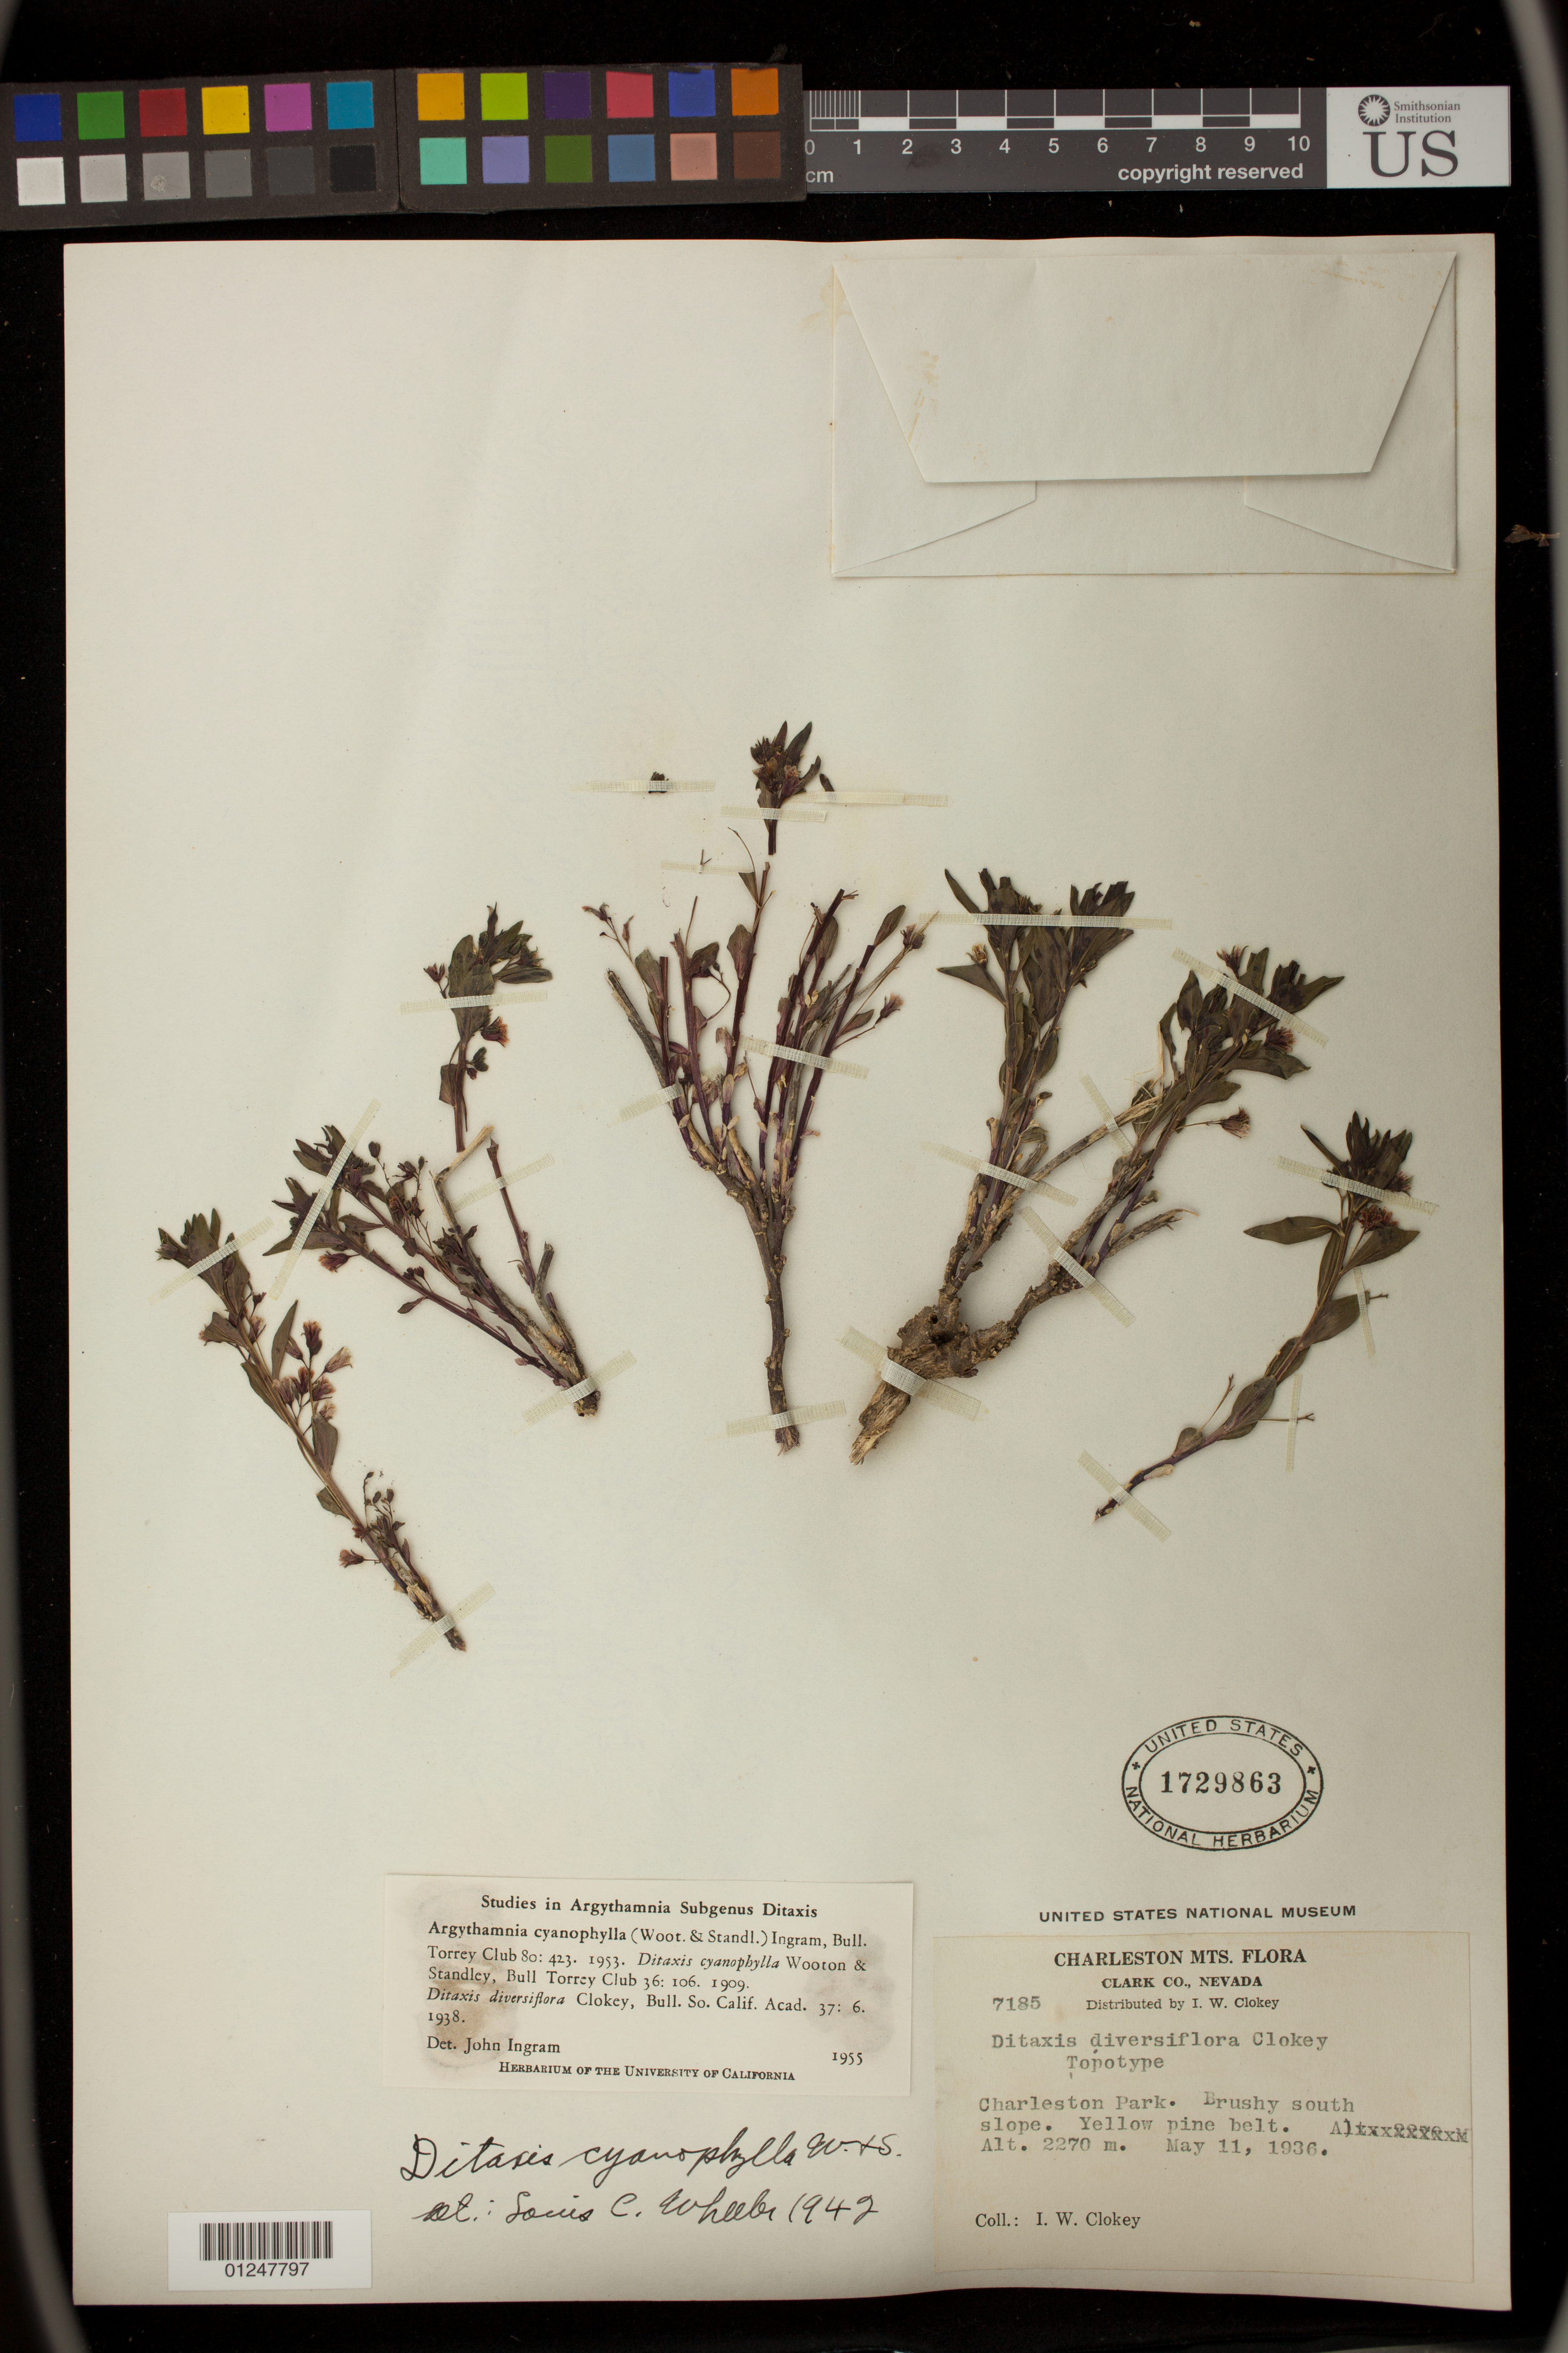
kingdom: Plantae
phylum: Tracheophyta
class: Magnoliopsida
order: Malpighiales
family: Euphorbiaceae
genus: Argythamnia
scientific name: Argythamnia cyanophylla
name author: (Wooton & Standl.) J.W. Ingram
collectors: I. W. Clokey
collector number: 7185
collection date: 1936-05-11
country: United States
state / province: Nevada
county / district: Clark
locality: Charleson Park. Brushy south slope. Yellow pine belt.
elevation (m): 2270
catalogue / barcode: US 1729863